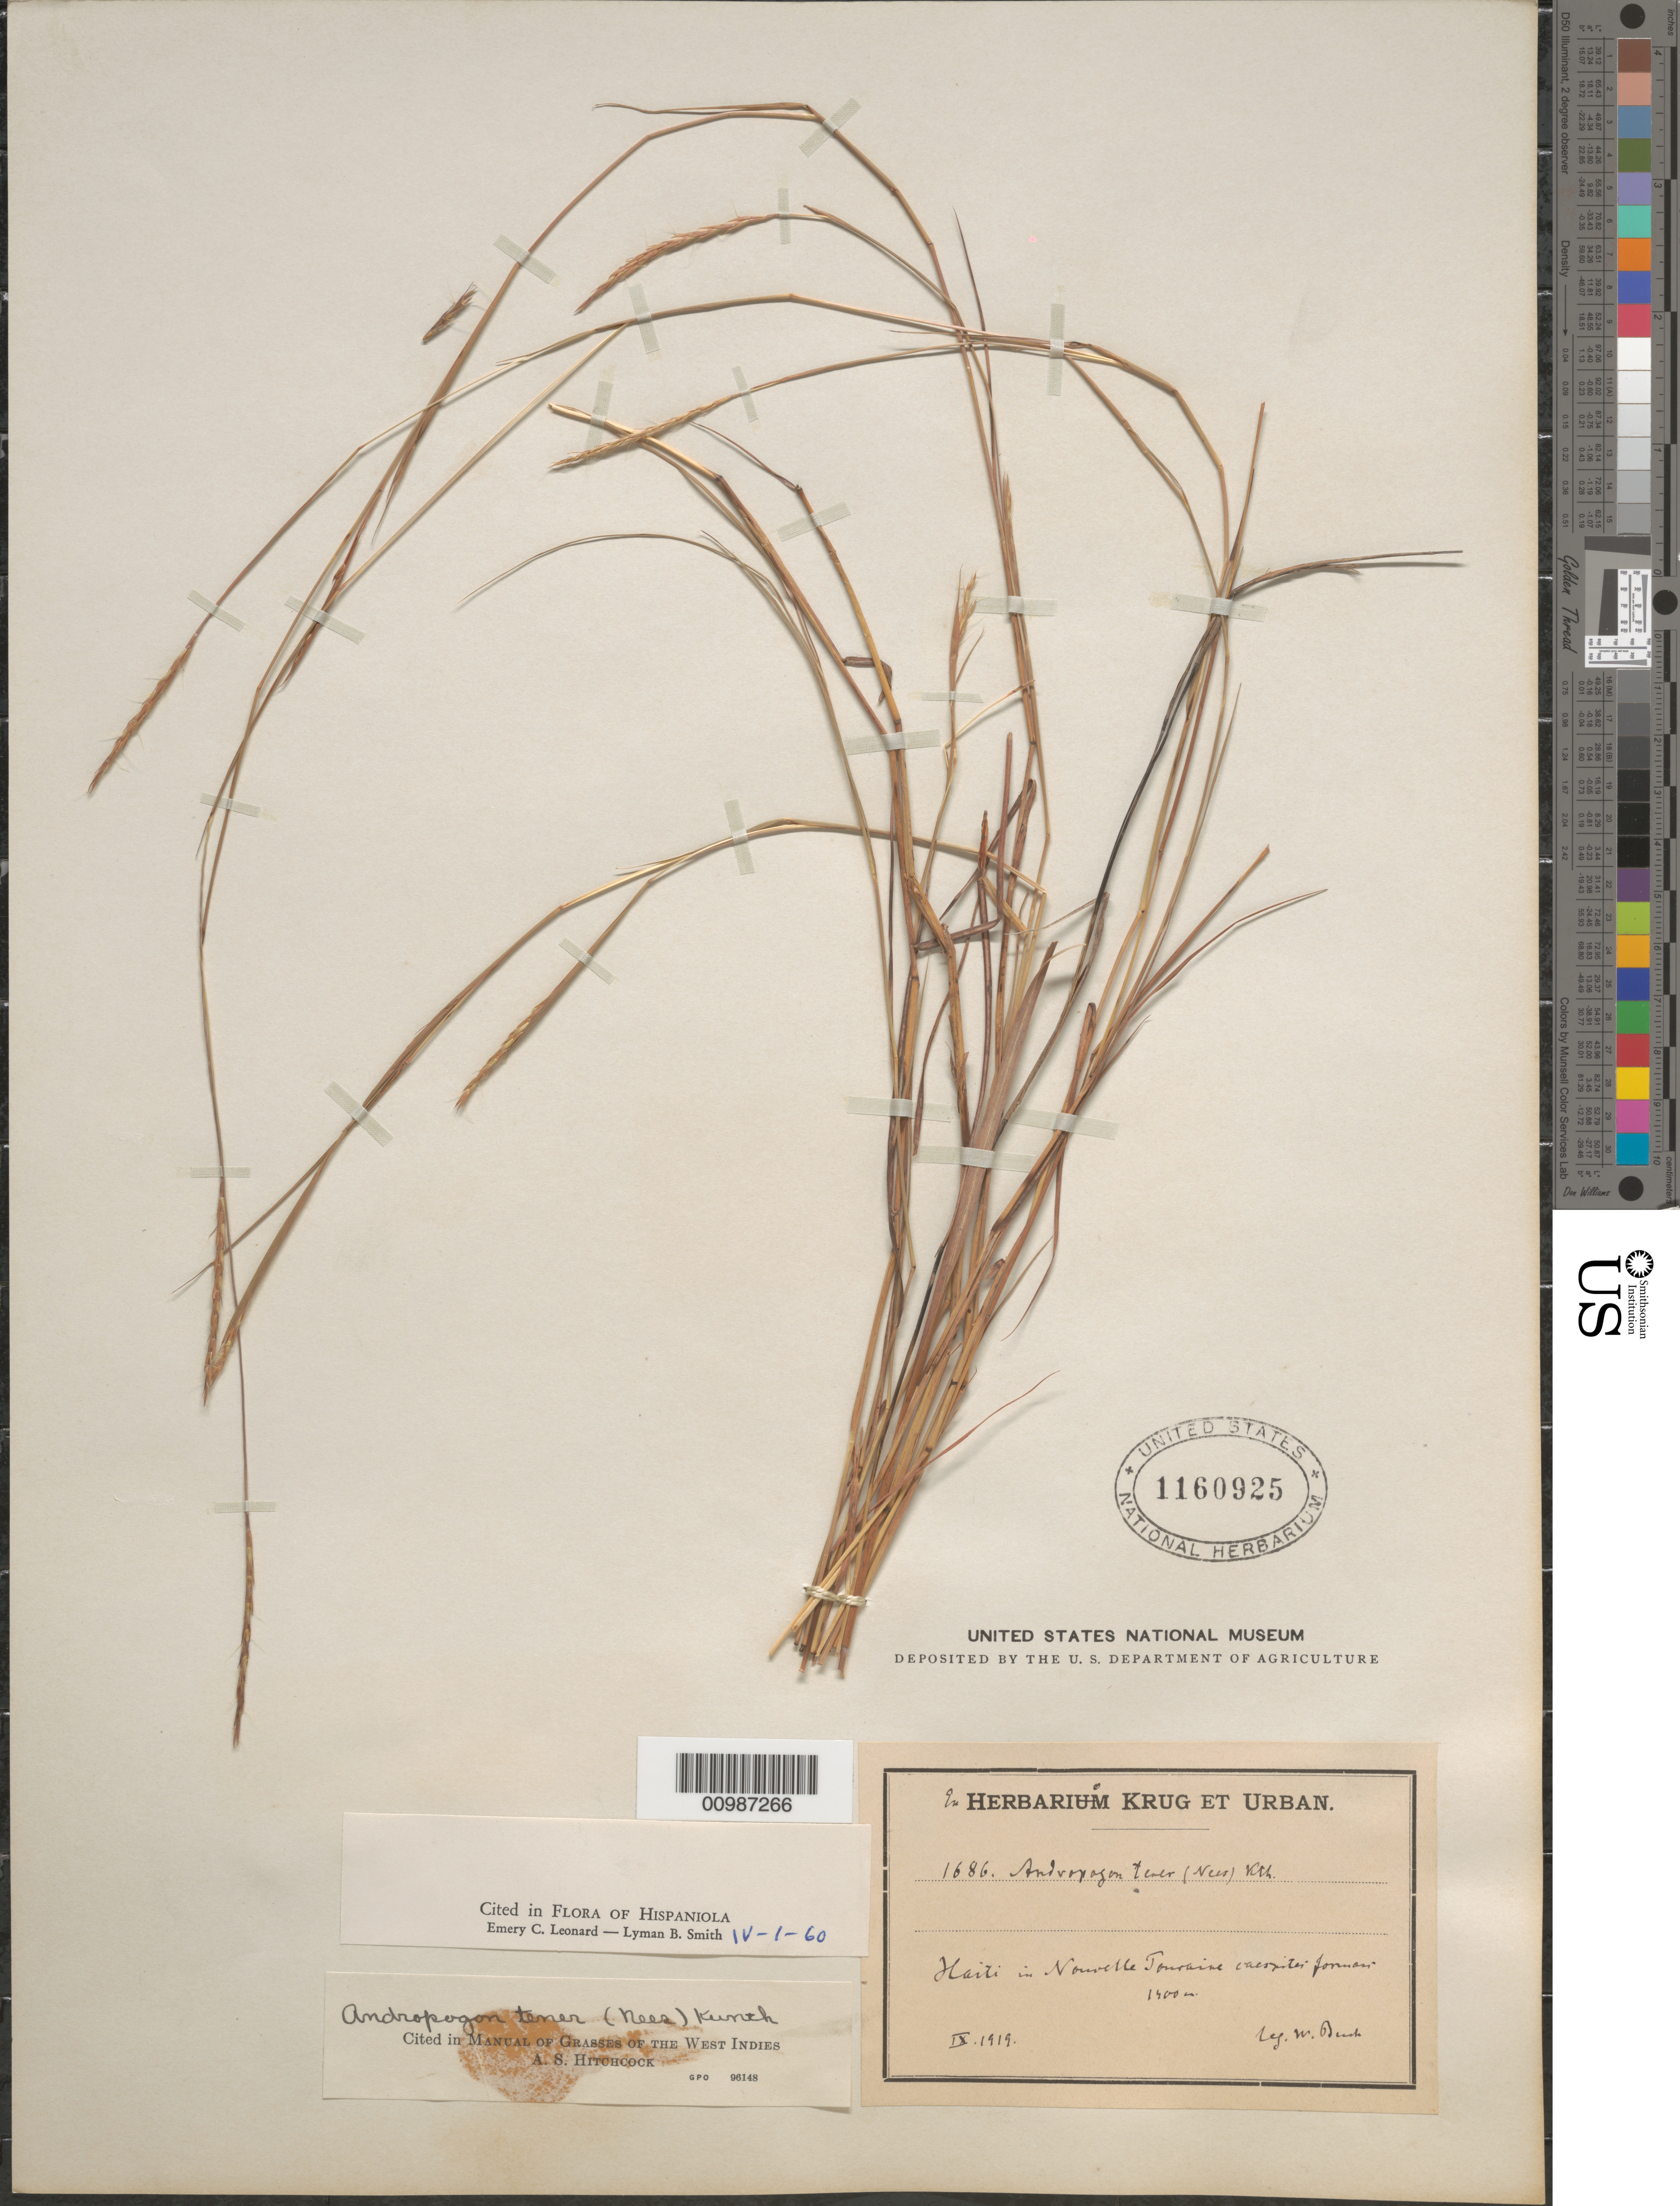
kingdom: Plantae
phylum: Tracheophyta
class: Liliopsida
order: Poales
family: Poaceae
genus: Andropogon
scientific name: Andropogon tener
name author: (Nees) Kunth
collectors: W. Bush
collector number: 1686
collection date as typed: Sep 1919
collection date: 1919-09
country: Haiti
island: Hispaniola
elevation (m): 1400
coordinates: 0 N, 0 E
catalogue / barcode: US 1160925